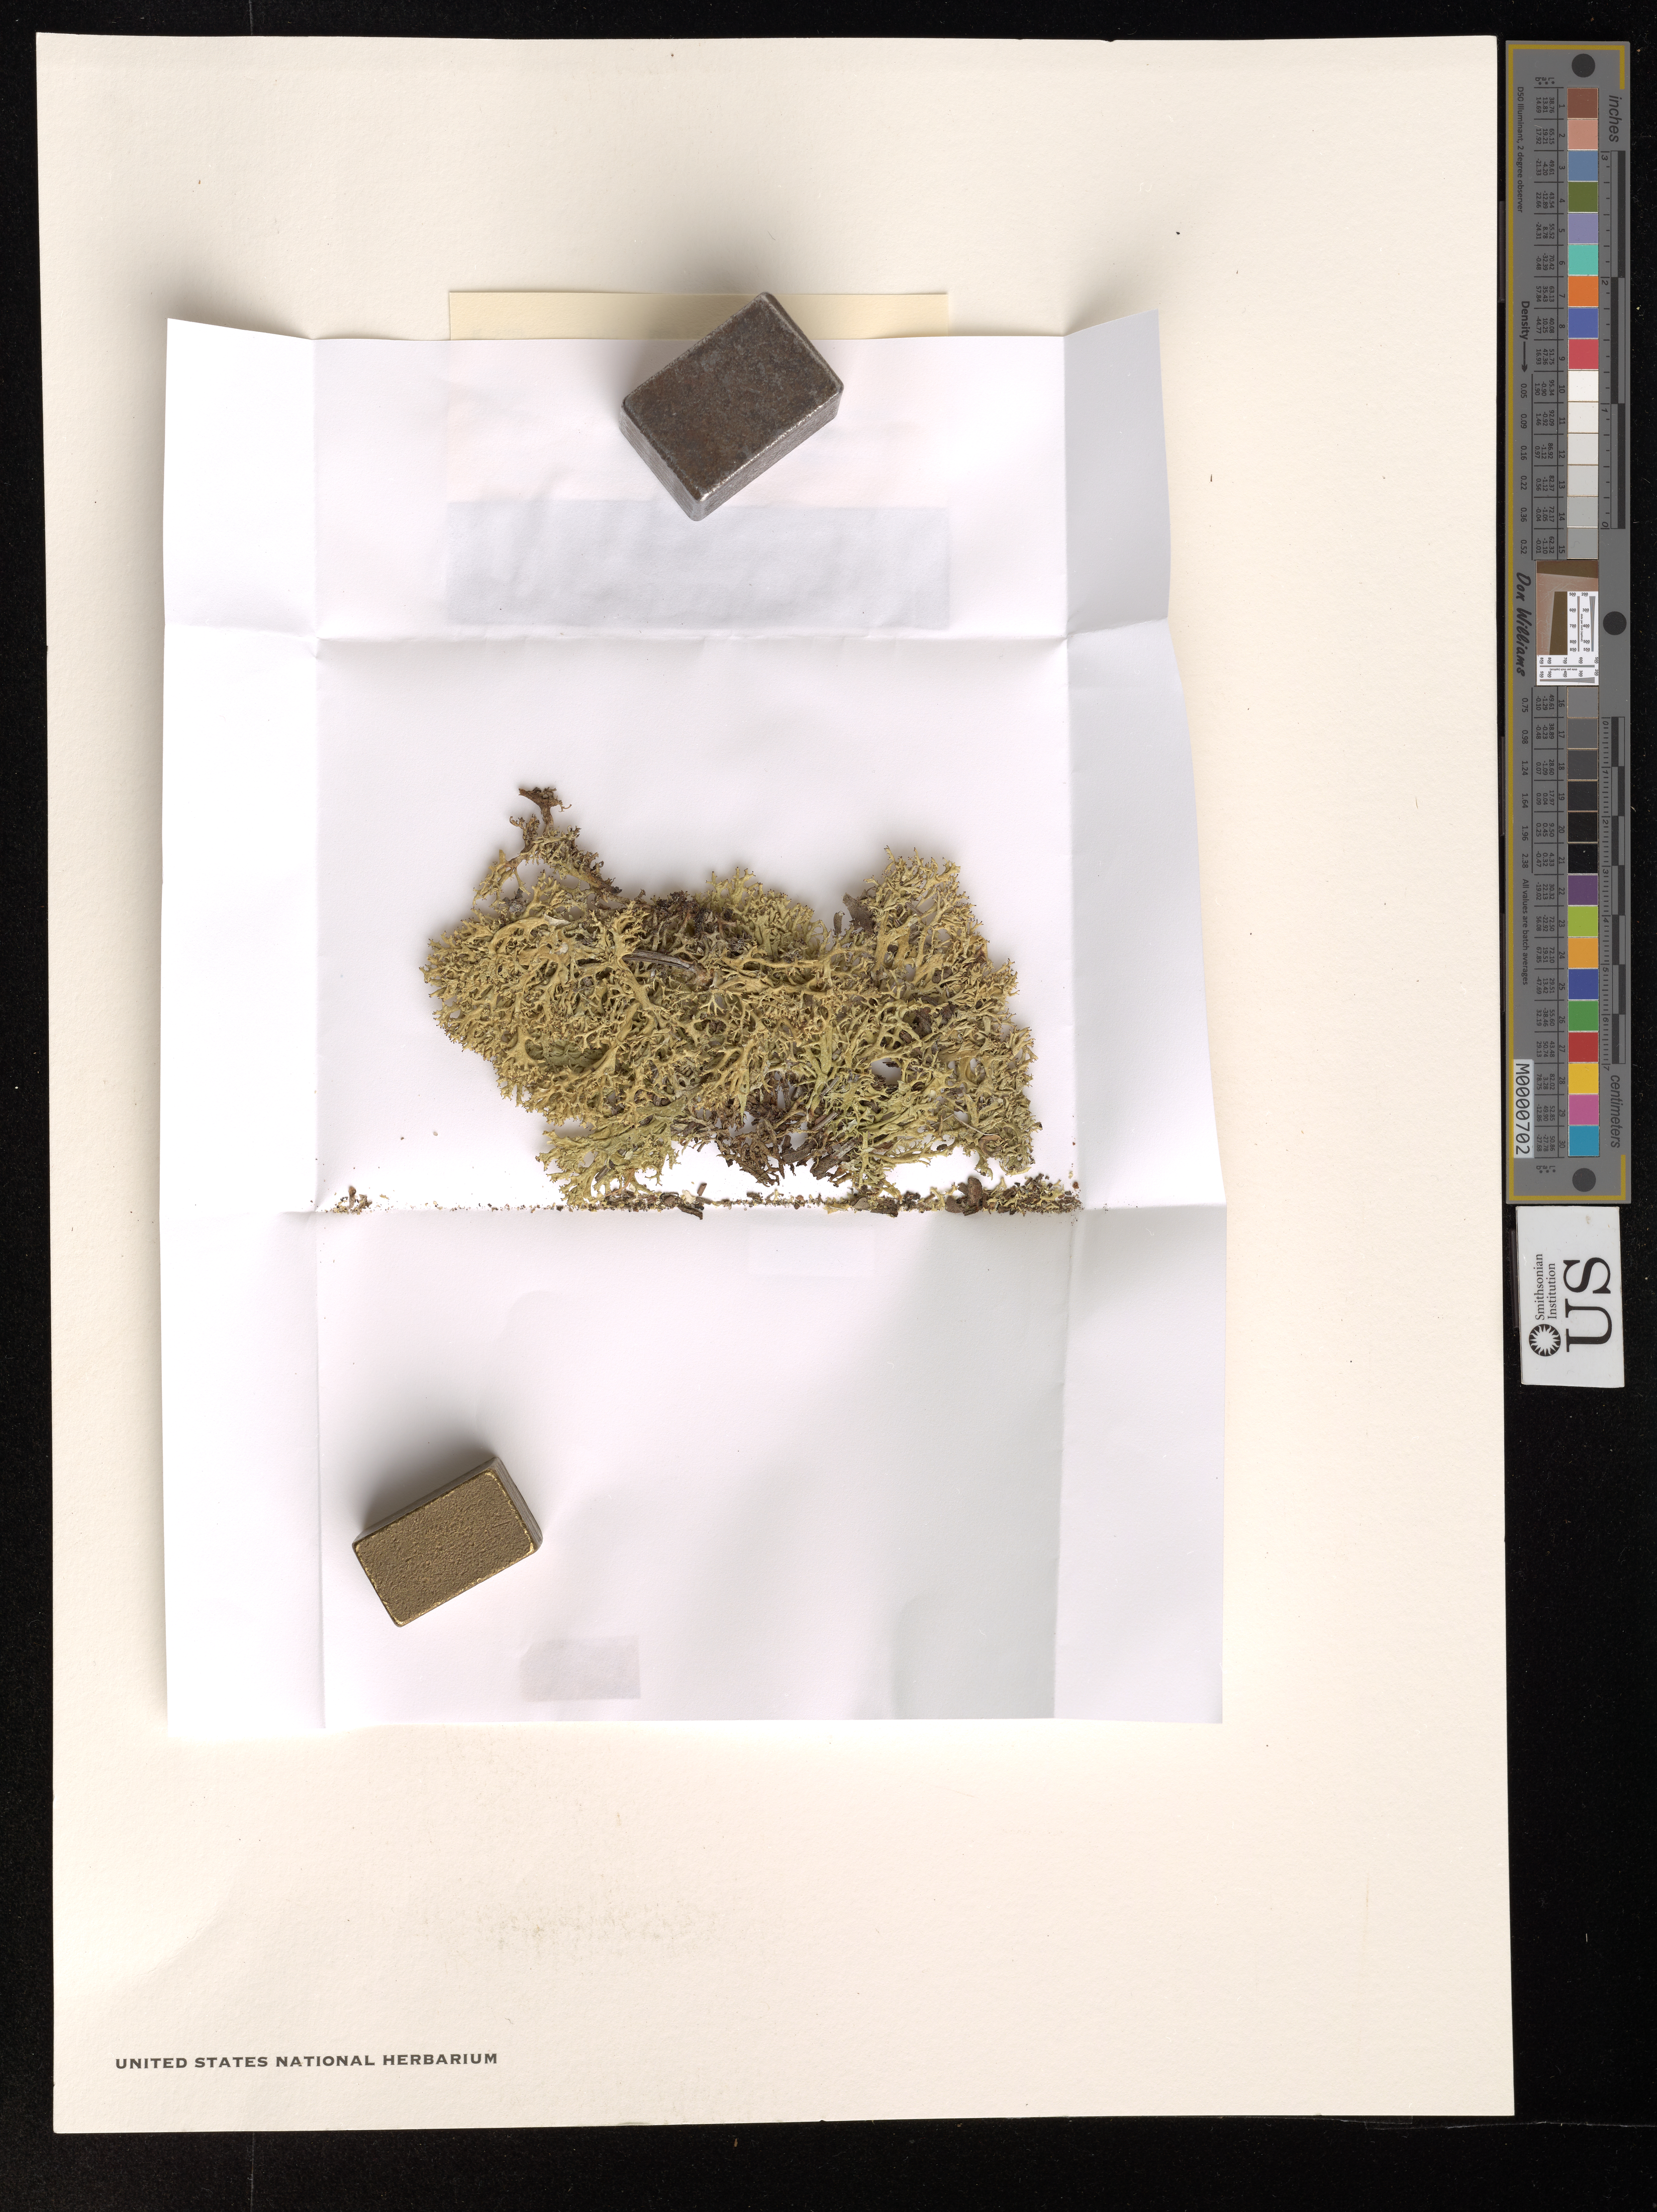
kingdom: Fungi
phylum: Ascomycota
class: Lecanoromycetes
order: Lecanorales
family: Cladoniaceae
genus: Cladonia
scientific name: Cladonia dimorphoclada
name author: Robbins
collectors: R. Yahr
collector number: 3792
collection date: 2001-05-14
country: United States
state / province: North Carolina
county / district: Pender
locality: Pender Co. South of Montague along Blueberry Rd. 0.6 mi N ! 421 on SR 1114.